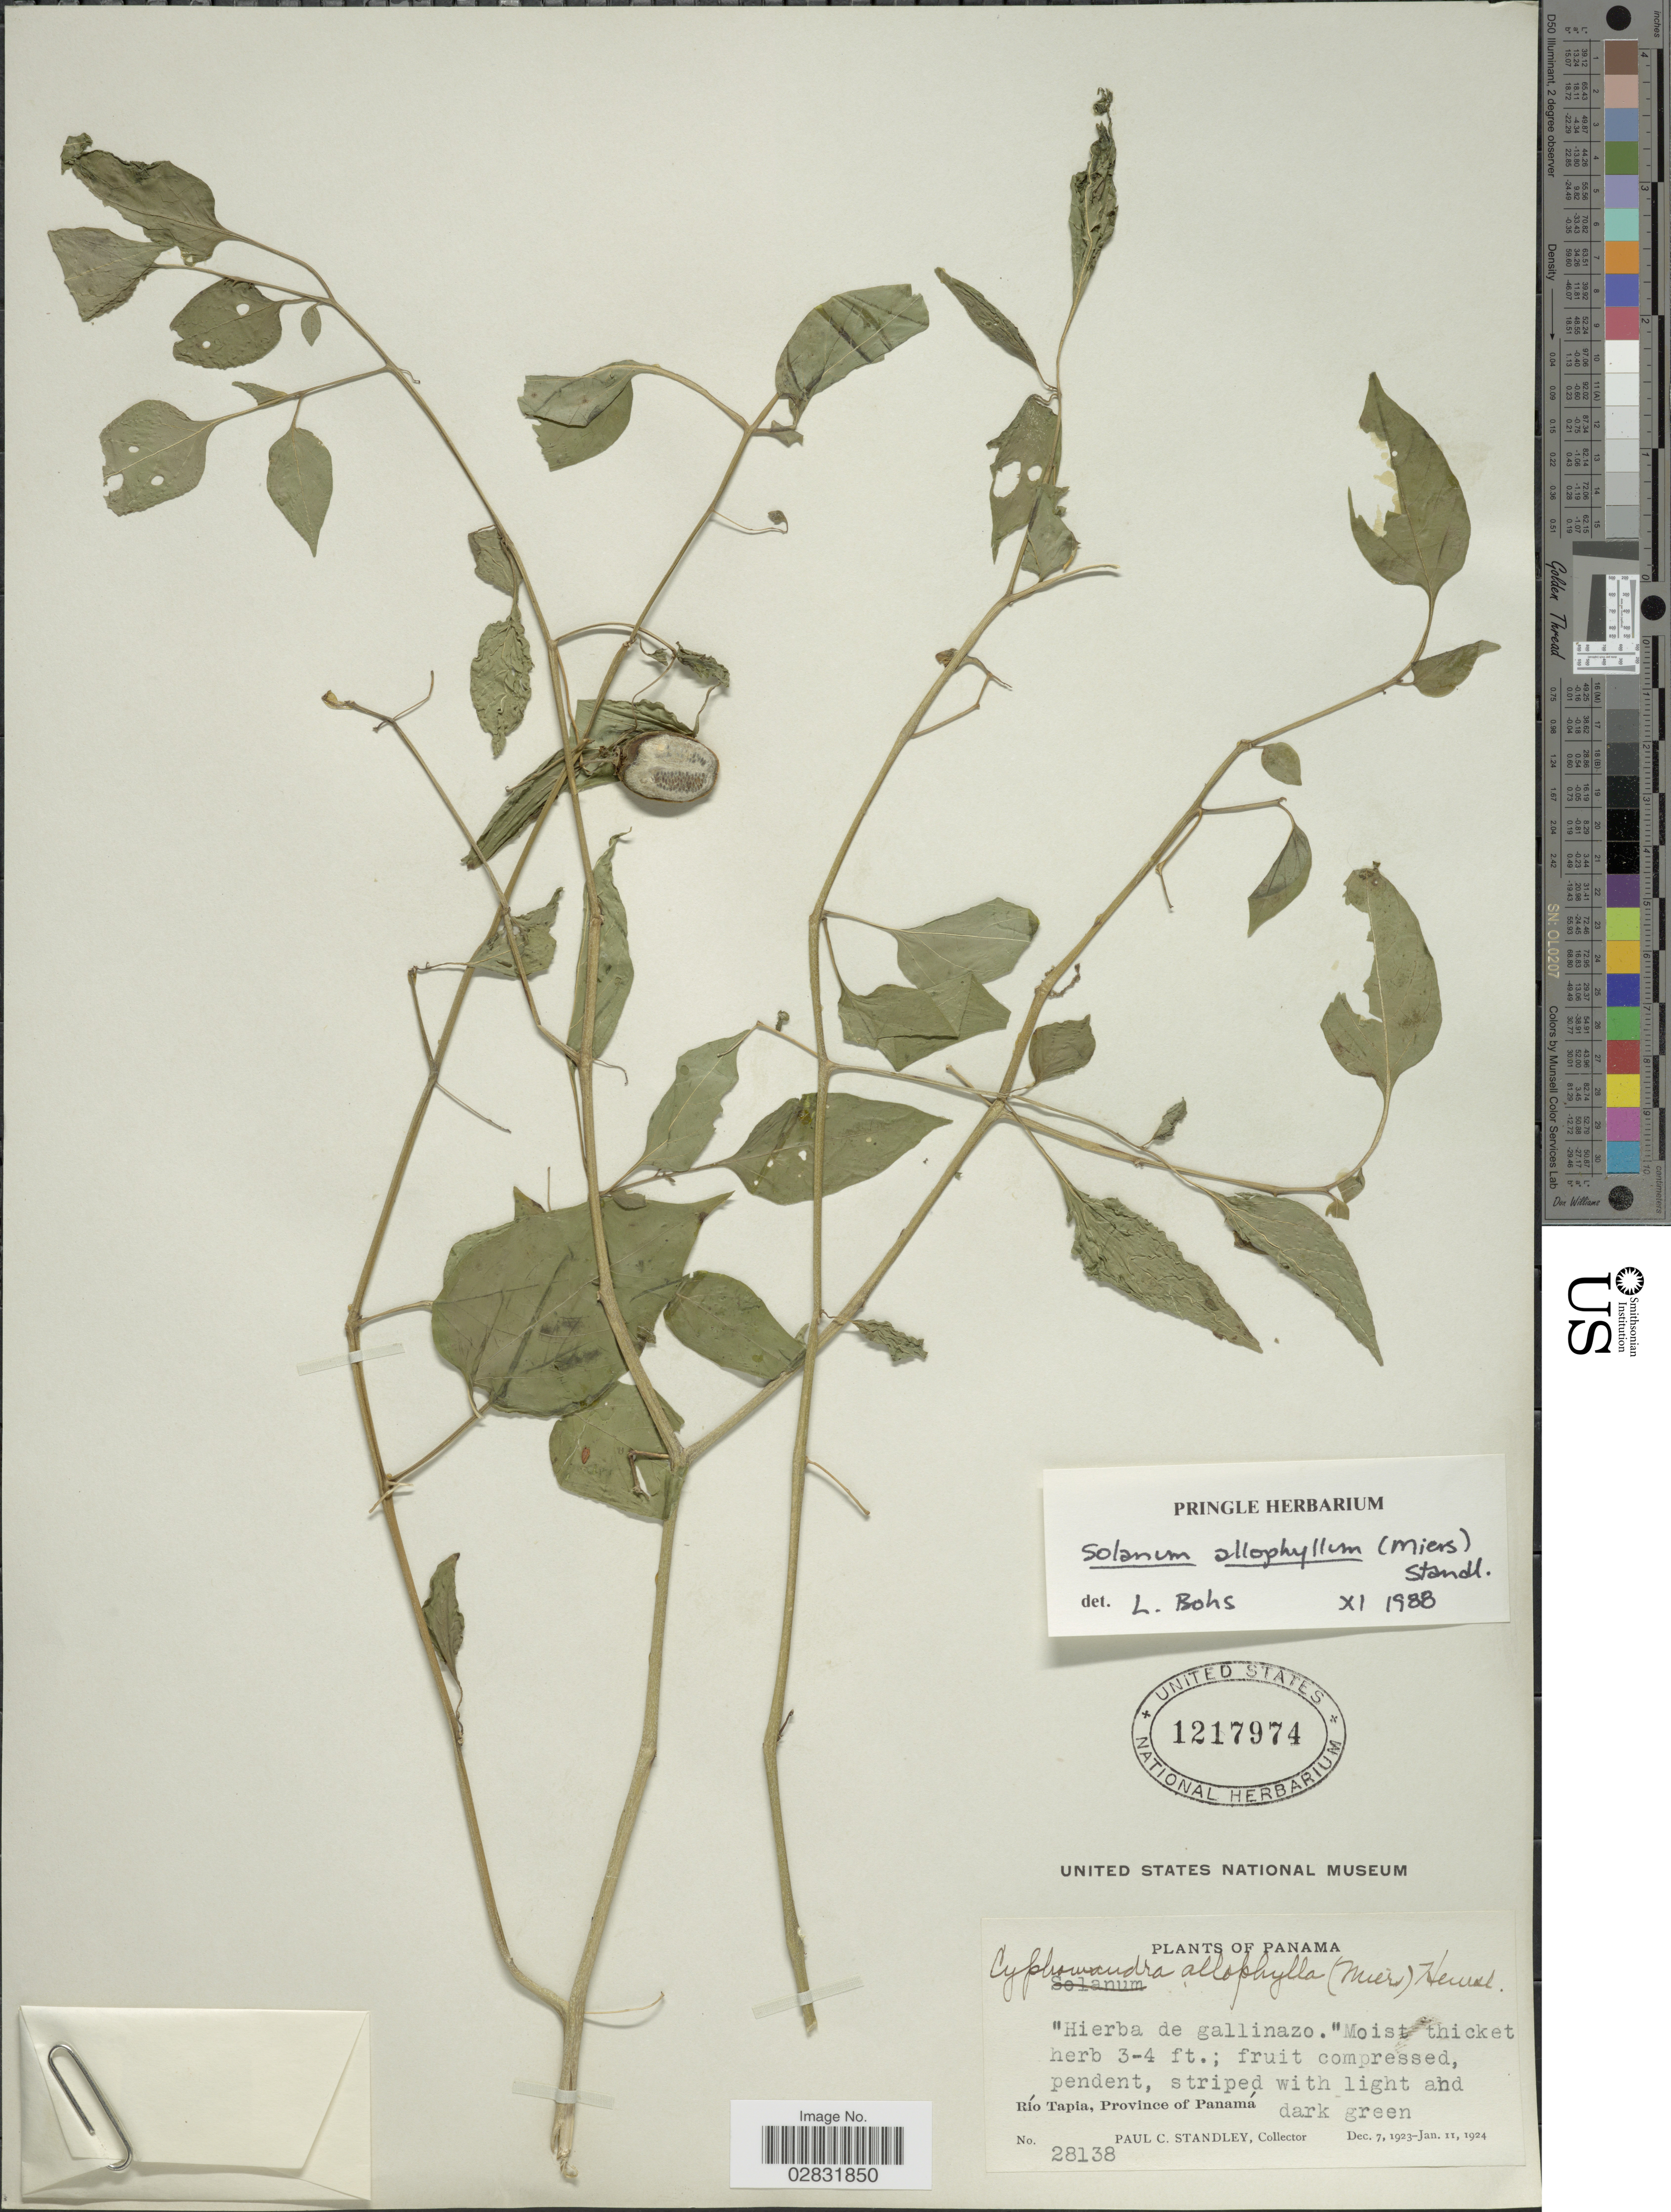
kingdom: Plantae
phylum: Tracheophyta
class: Magnoliopsida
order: Solanales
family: Solanaceae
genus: Solanum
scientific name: Solanum allophyllum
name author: (Miers) Sendtn.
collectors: P. C. Standley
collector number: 28138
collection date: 1923-12-07/1924-01-11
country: Panama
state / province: Panamá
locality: Río Tapia.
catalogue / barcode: US 1217974